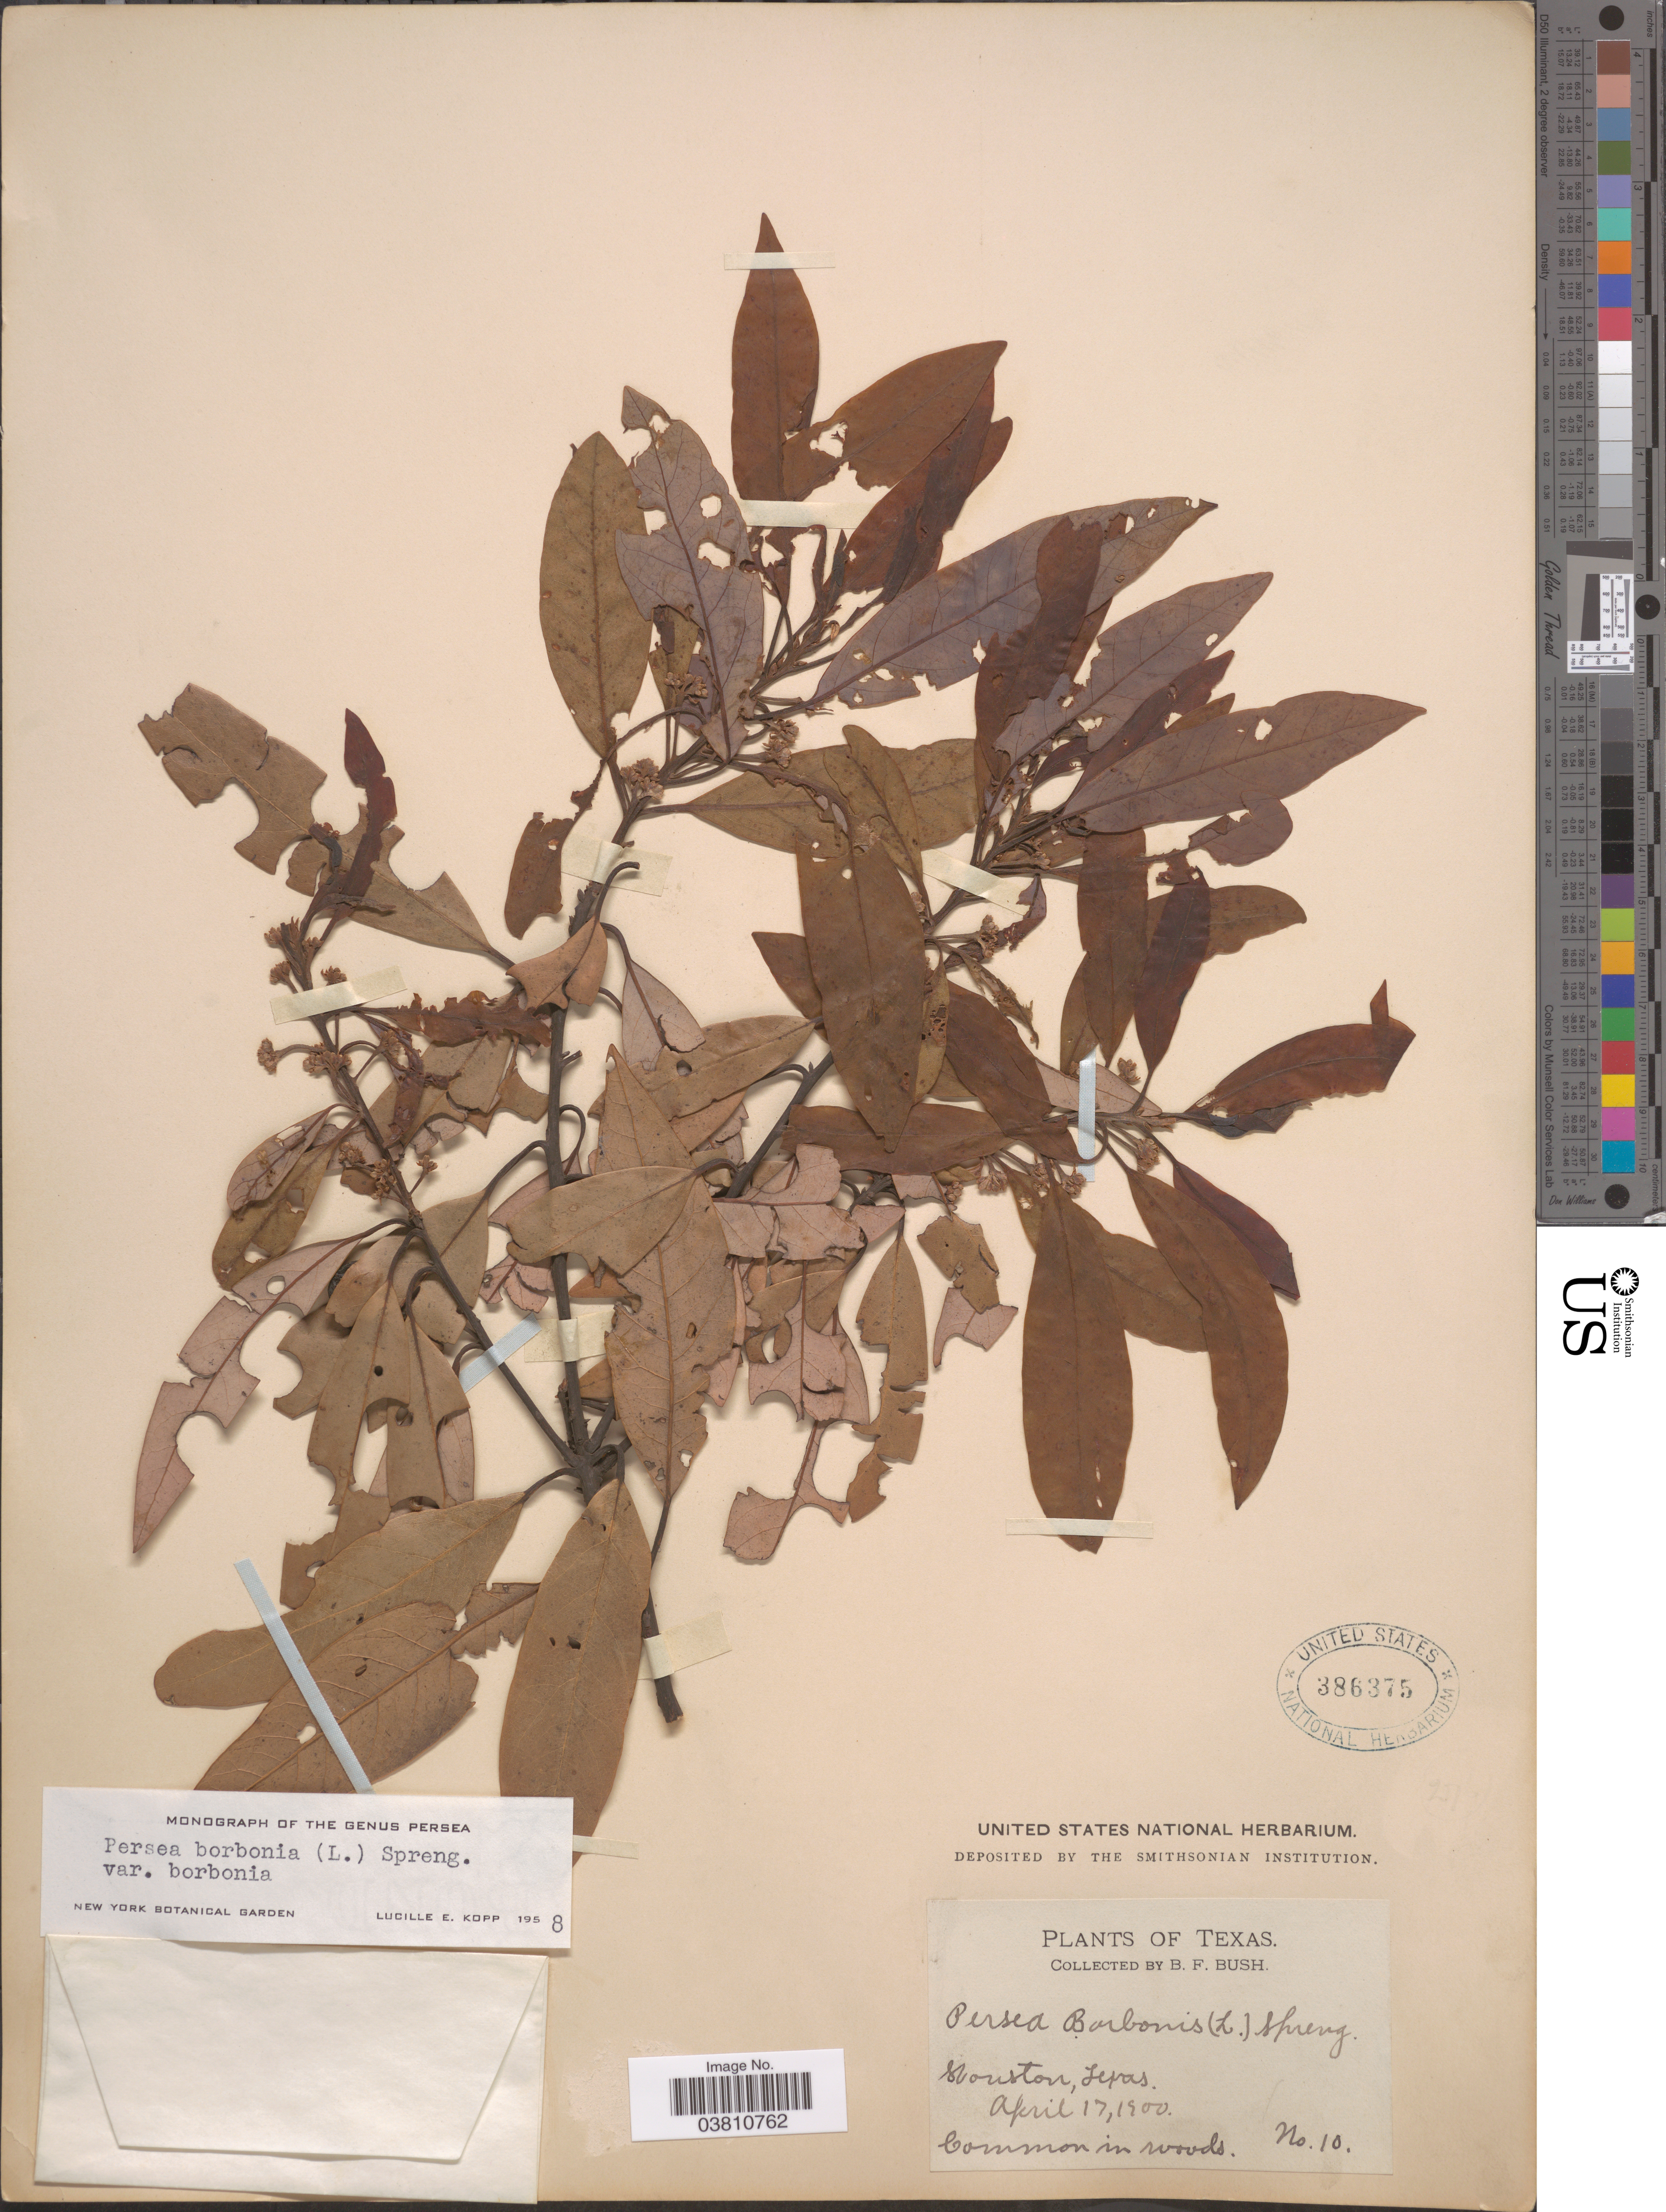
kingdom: Plantae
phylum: Tracheophyta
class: Magnoliopsida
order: Laurales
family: Lauraceae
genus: Persea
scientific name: Persea borbonia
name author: (L.) Spreng.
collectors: B. F. Bush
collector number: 10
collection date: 1900-04-17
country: United States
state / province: Texas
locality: Houston.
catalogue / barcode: US 386375